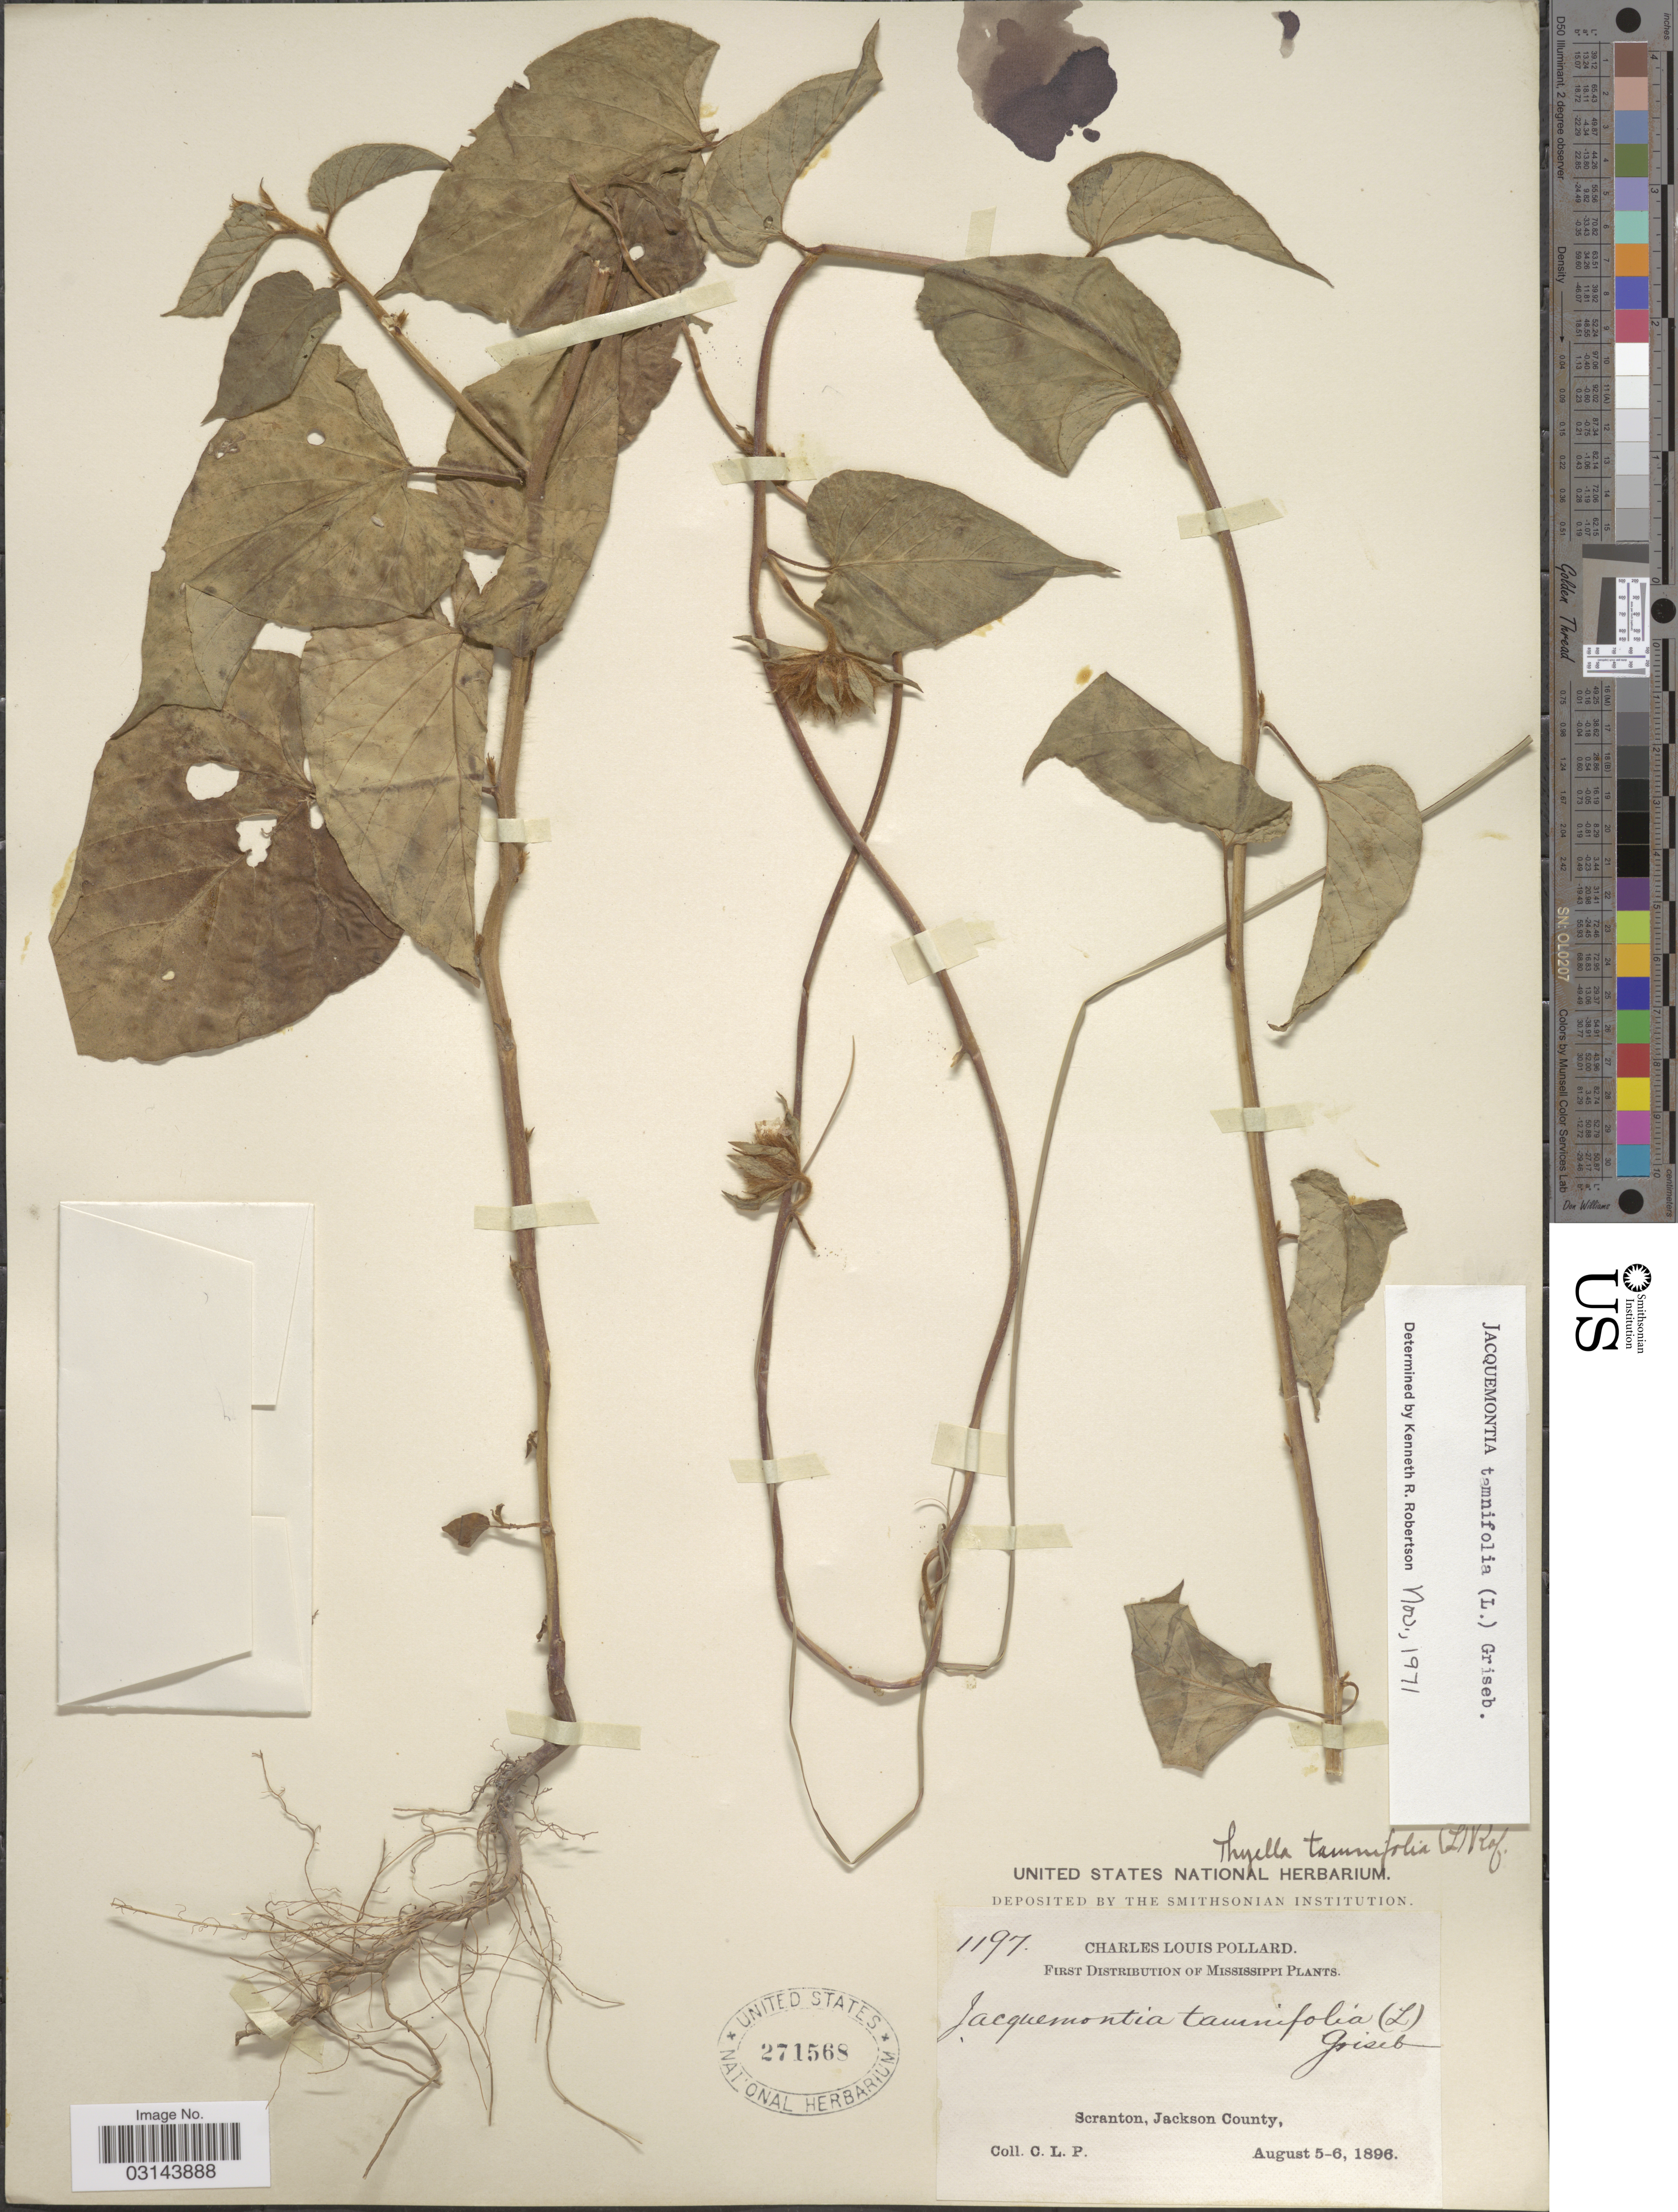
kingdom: Plantae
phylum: Tracheophyta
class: Magnoliopsida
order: Solanales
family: Convolvulaceae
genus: Jacquemontia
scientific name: Jacquemontia tamnifolia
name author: (L.) Griseb.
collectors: C. L. Pollard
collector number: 1197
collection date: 1896-08-05/1896-08-06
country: United States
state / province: Mississippi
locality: Scranton, Jackson County.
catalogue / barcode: US 271568